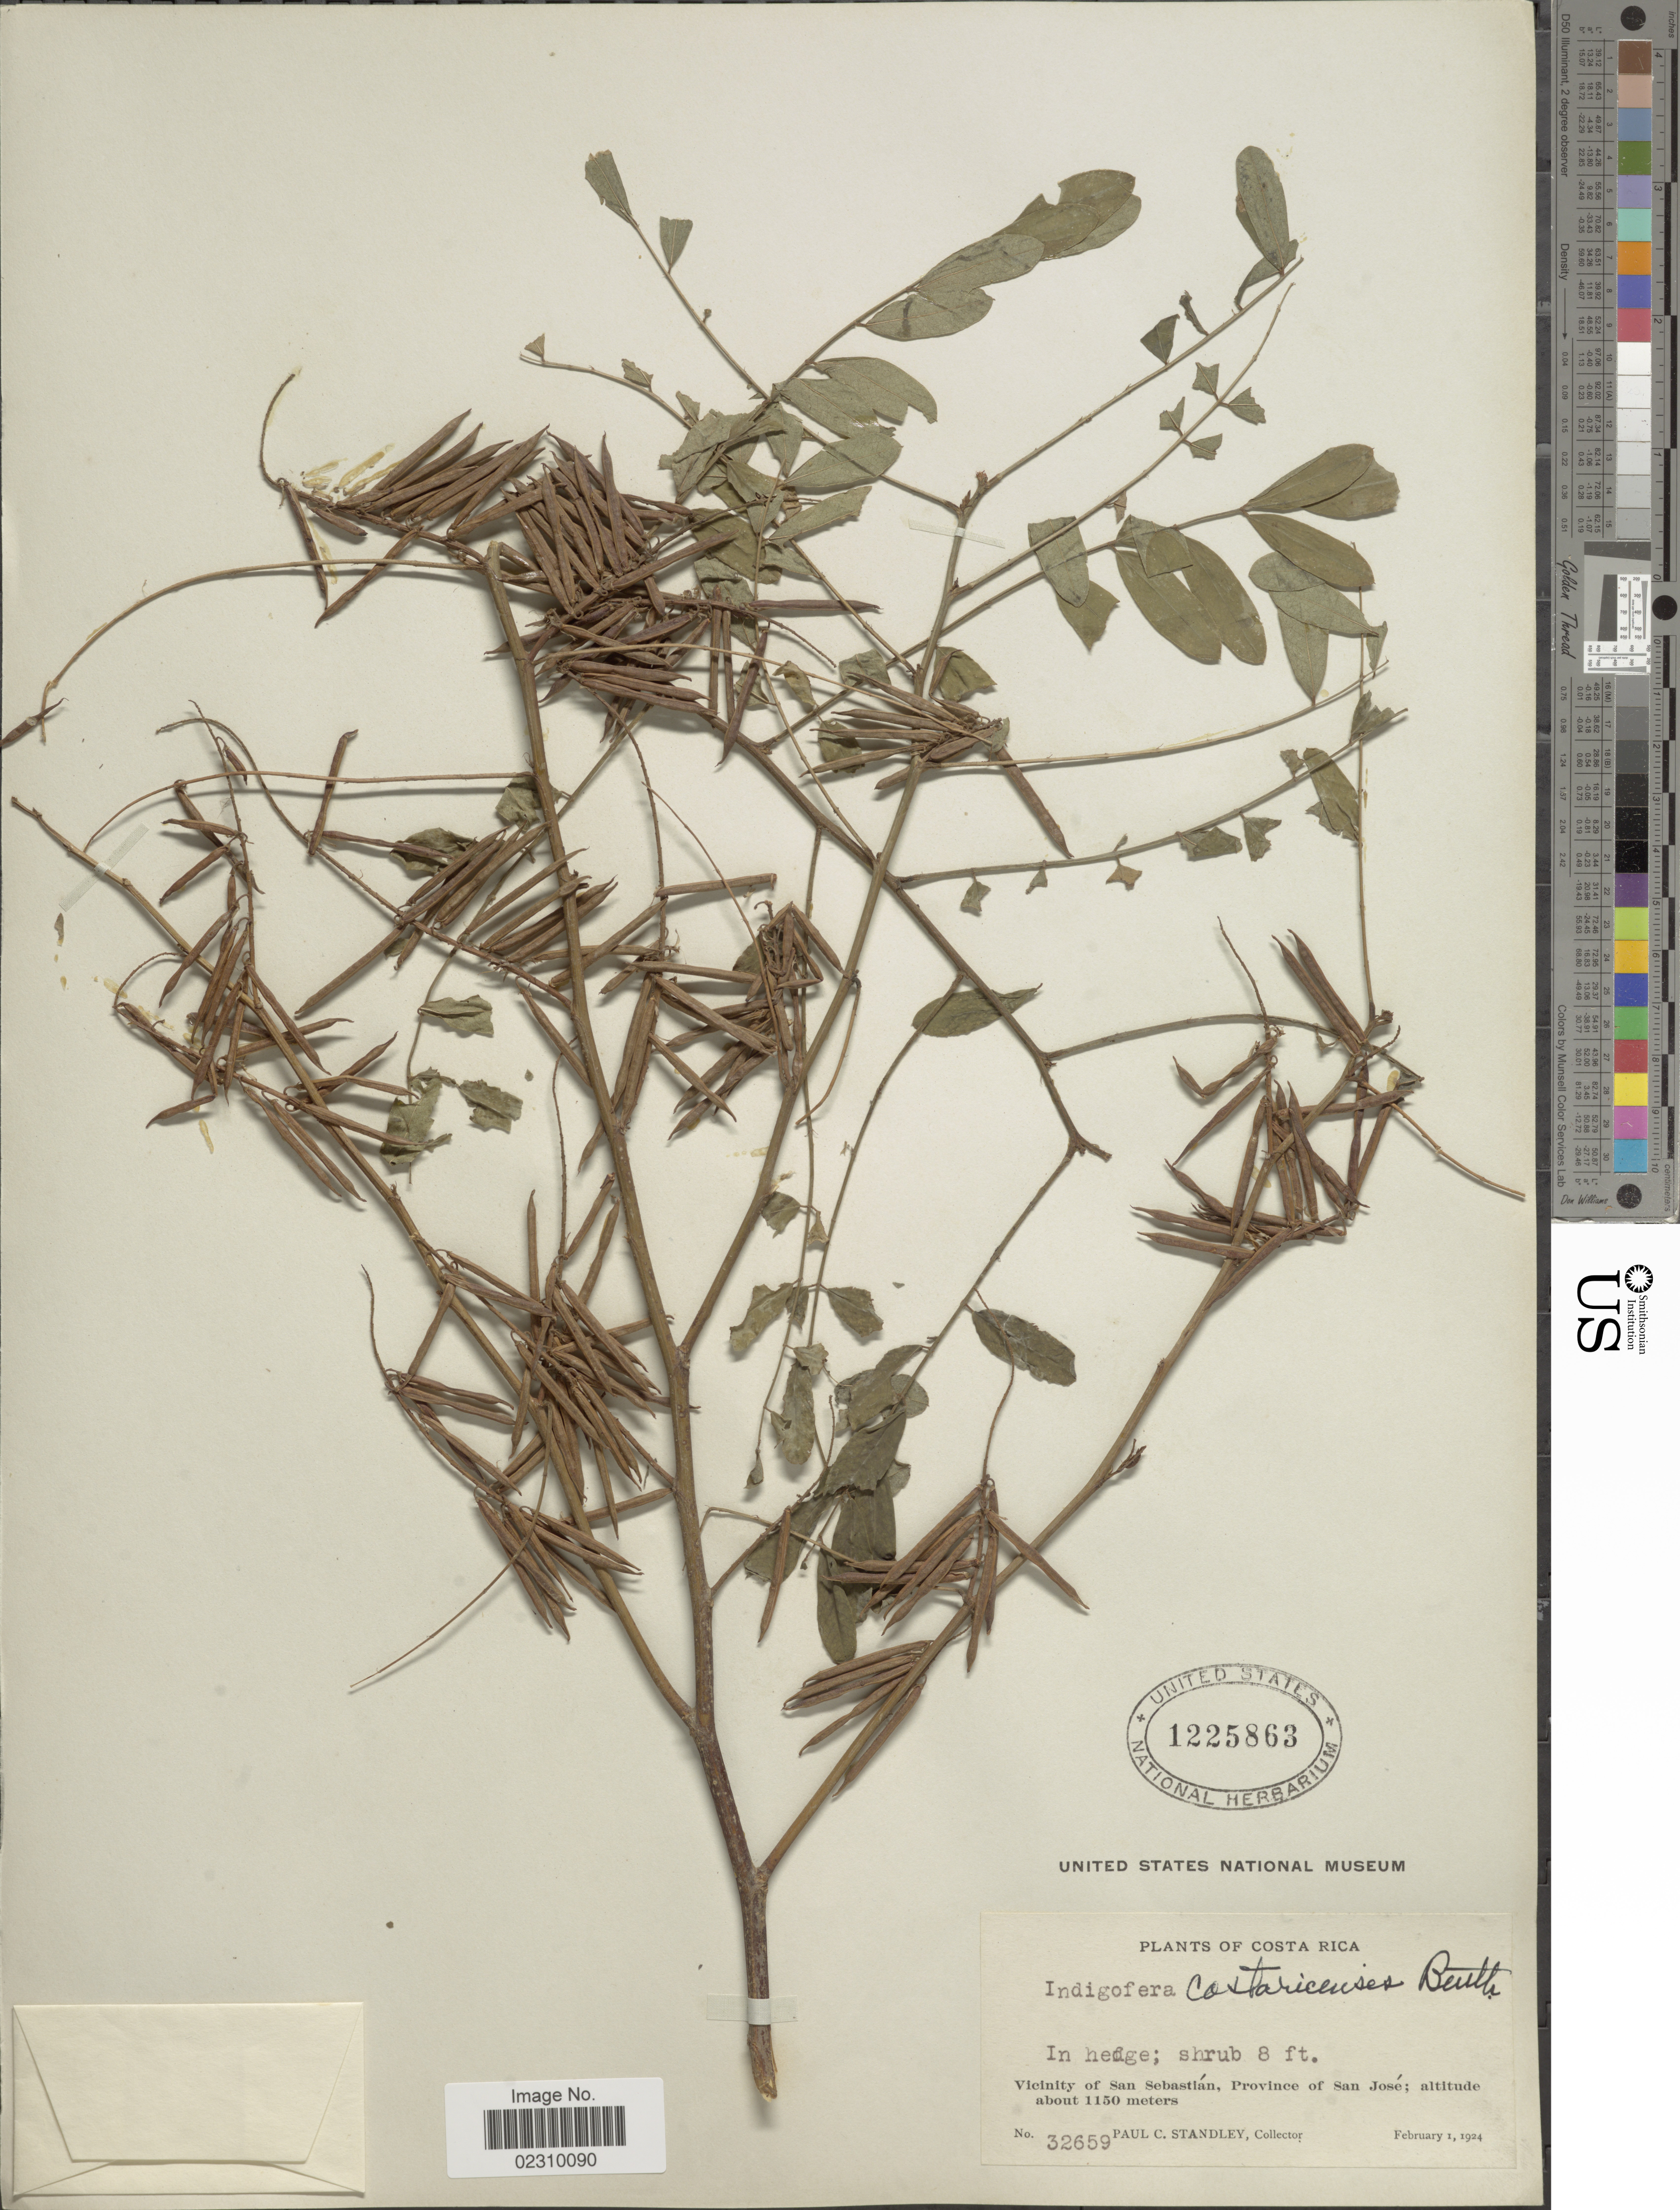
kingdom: Plantae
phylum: Tracheophyta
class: Magnoliopsida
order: Fabales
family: Fabaceae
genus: Indigofera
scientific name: Indigofera thibaudiana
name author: DC.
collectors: P. C. Standley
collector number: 32659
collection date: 1924-02-01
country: Costa Rica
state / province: San José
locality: Vicinity of San Sebastian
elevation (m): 1150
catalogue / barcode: US 1225863